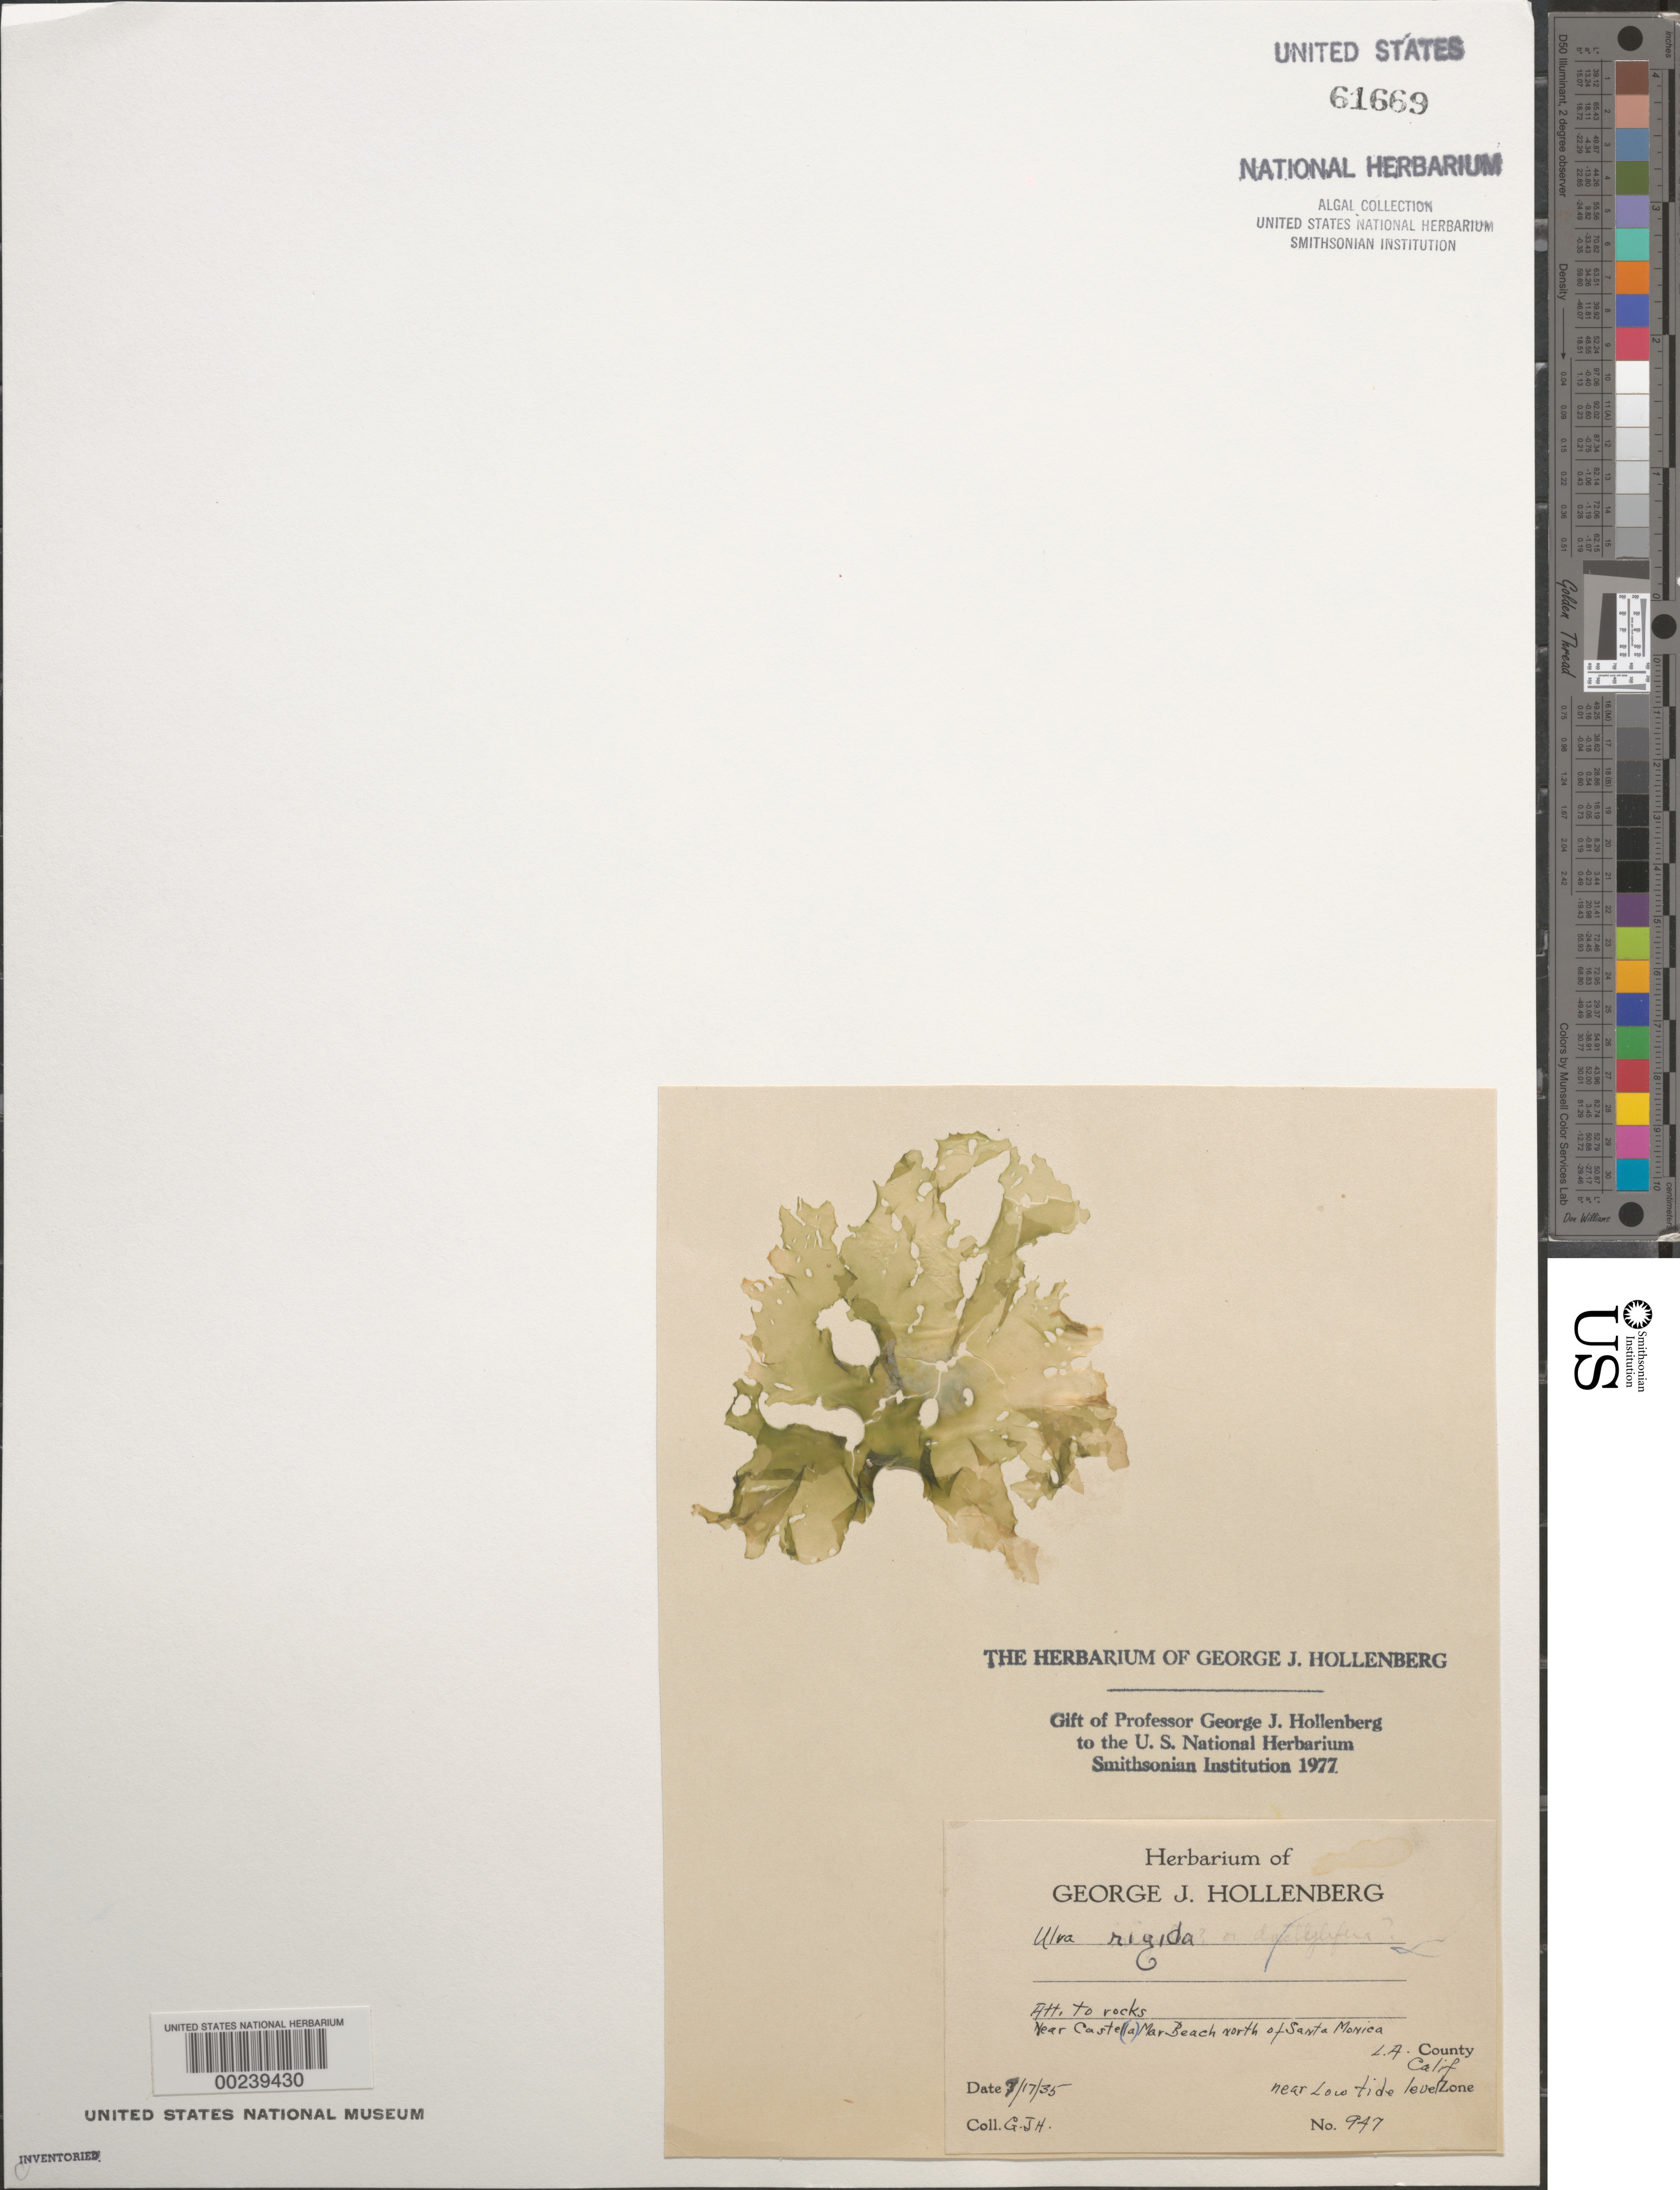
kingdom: Plantae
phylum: Chlorophyta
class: Ulvophyceae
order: Ulvales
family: Ulvaceae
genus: Ulva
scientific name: Ulva rigida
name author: C. Agardh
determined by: Hollenberg, George J.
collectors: G. Hollenberg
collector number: GJH 947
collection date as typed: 17 Jul 1935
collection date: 1935-07-17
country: United States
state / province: California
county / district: Los Angeles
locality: Near Castle Mar Beach, north of Santa Monica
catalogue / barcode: US 61669